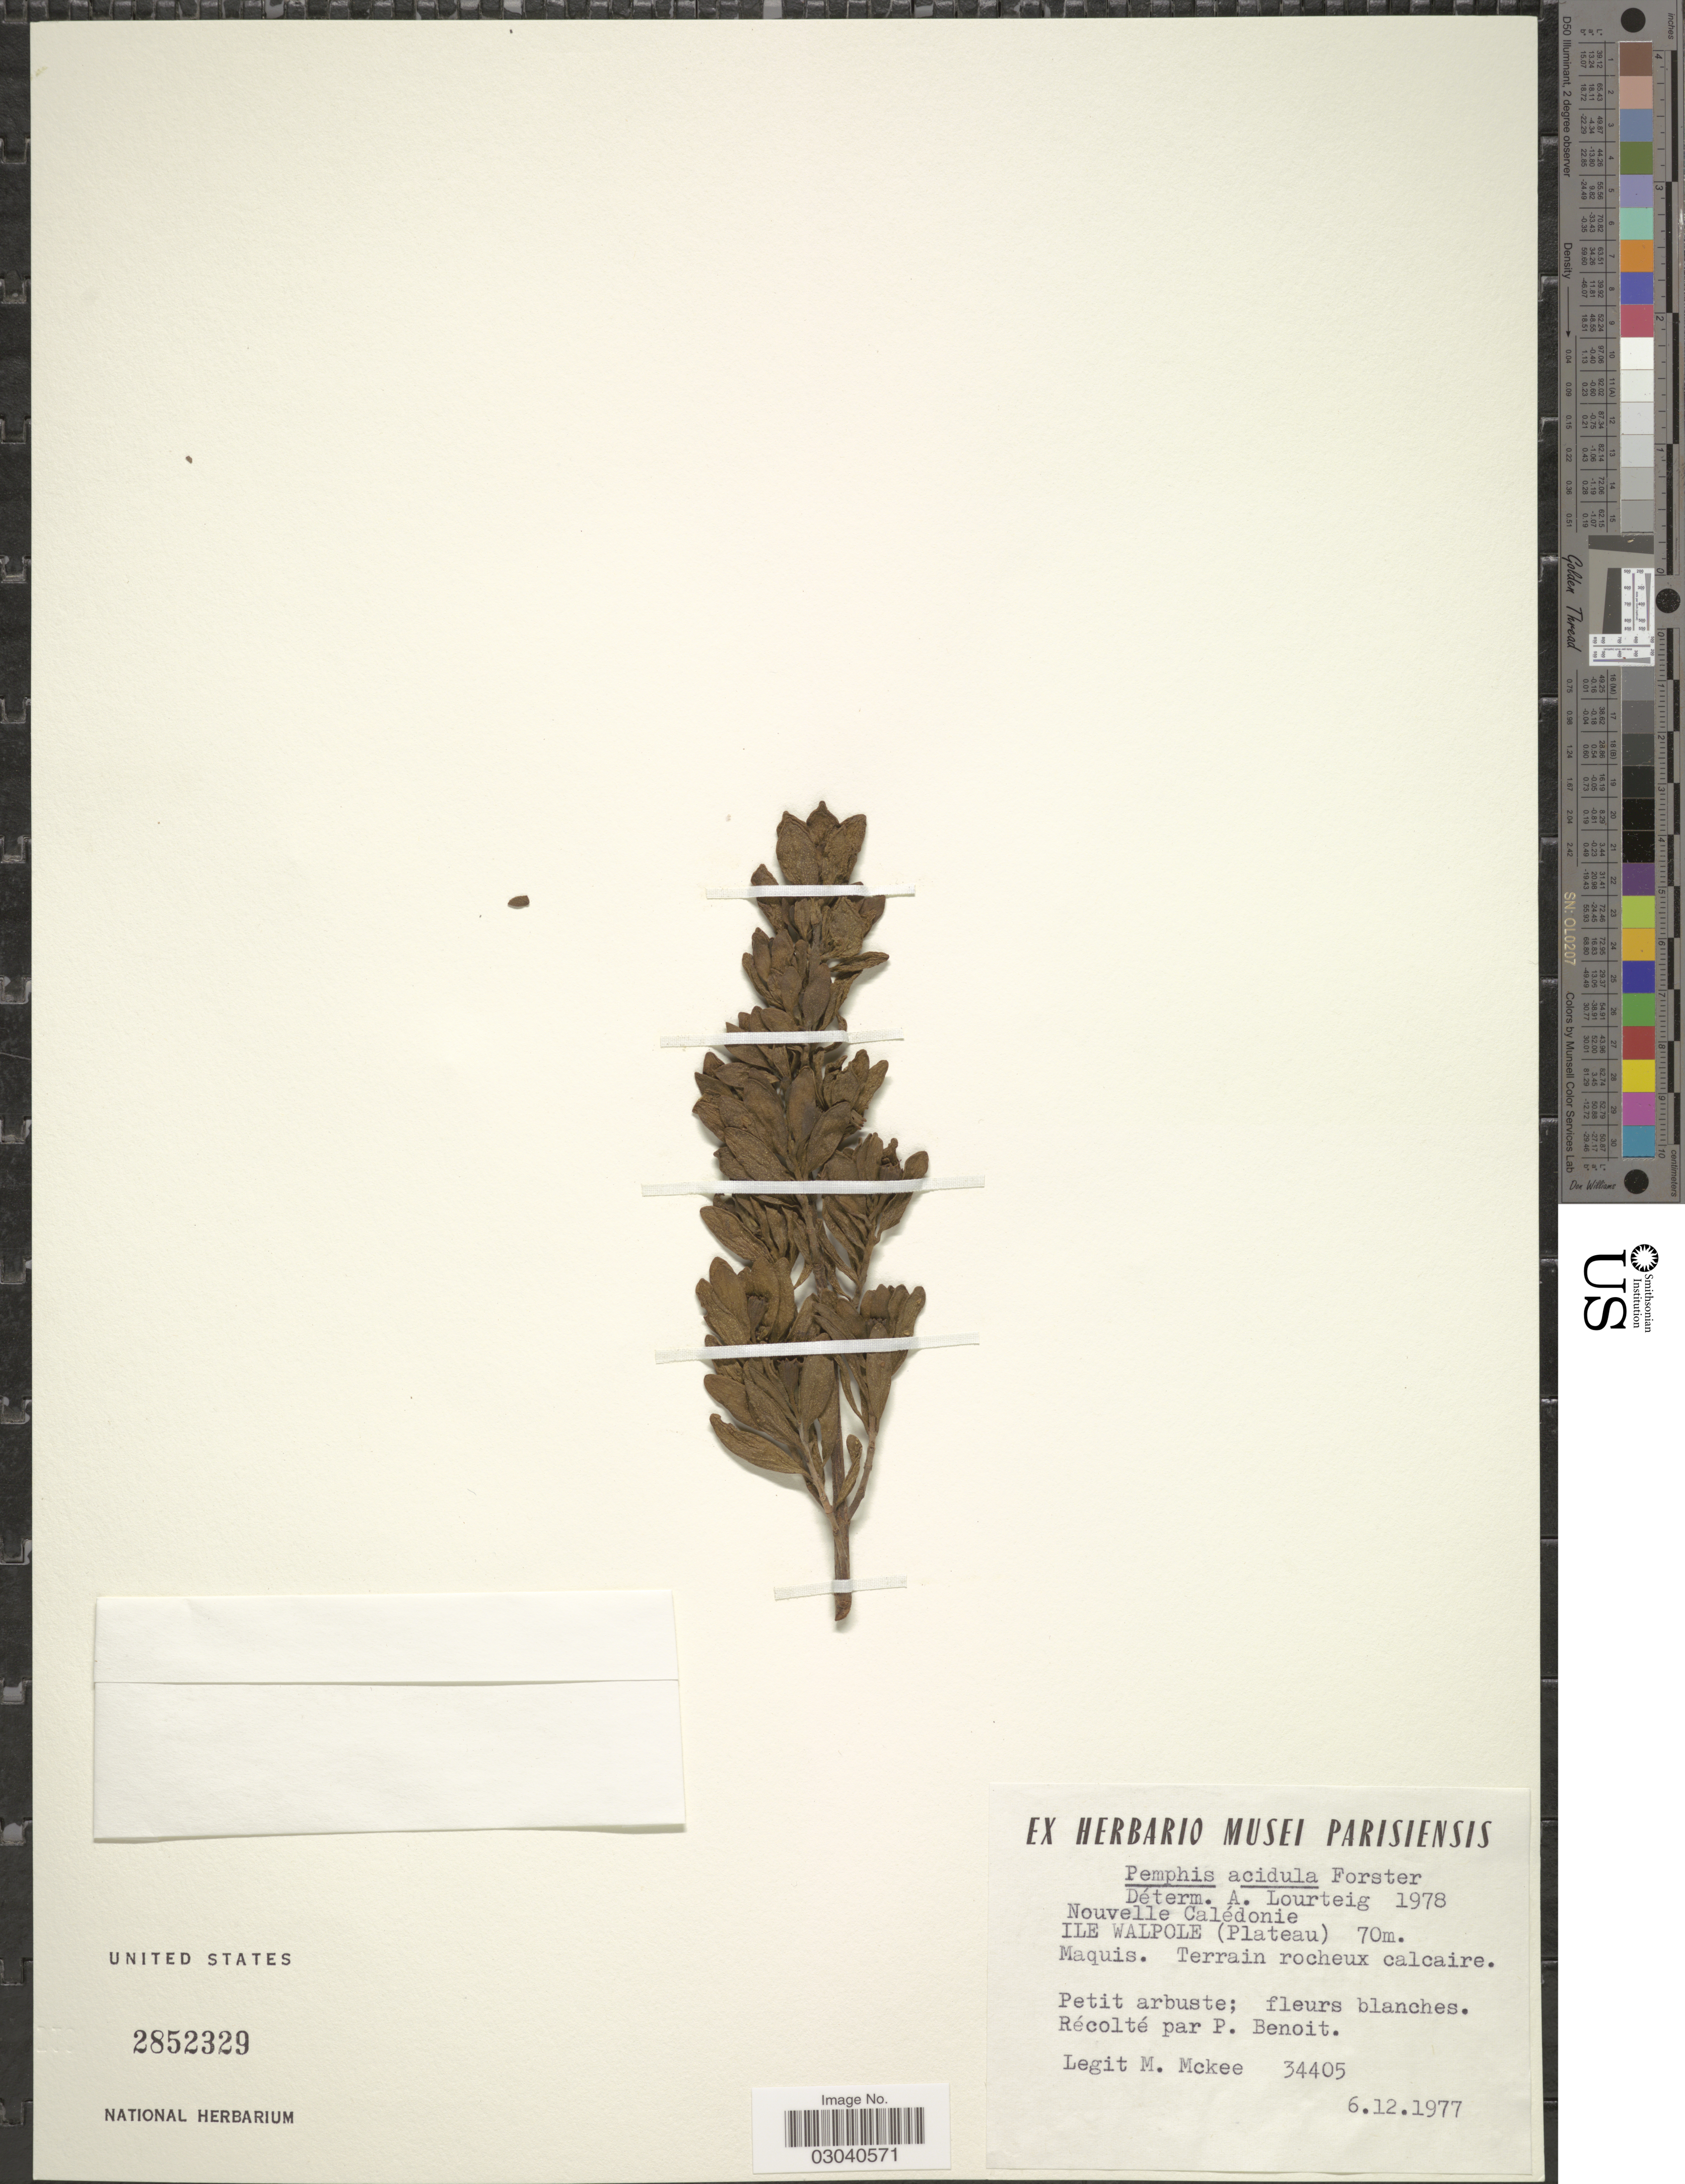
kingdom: Plantae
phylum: Tracheophyta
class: Magnoliopsida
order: Myrtales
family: Lythraceae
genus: Pemphis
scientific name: Pemphis acidula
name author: J.R. Forst. & G. Forst.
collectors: M. Mckee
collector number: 34405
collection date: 1977-12-06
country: New Caledonia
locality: Nouvelle Calédonie. Ile Walpole (Plateau).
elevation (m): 70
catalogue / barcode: US 2852329